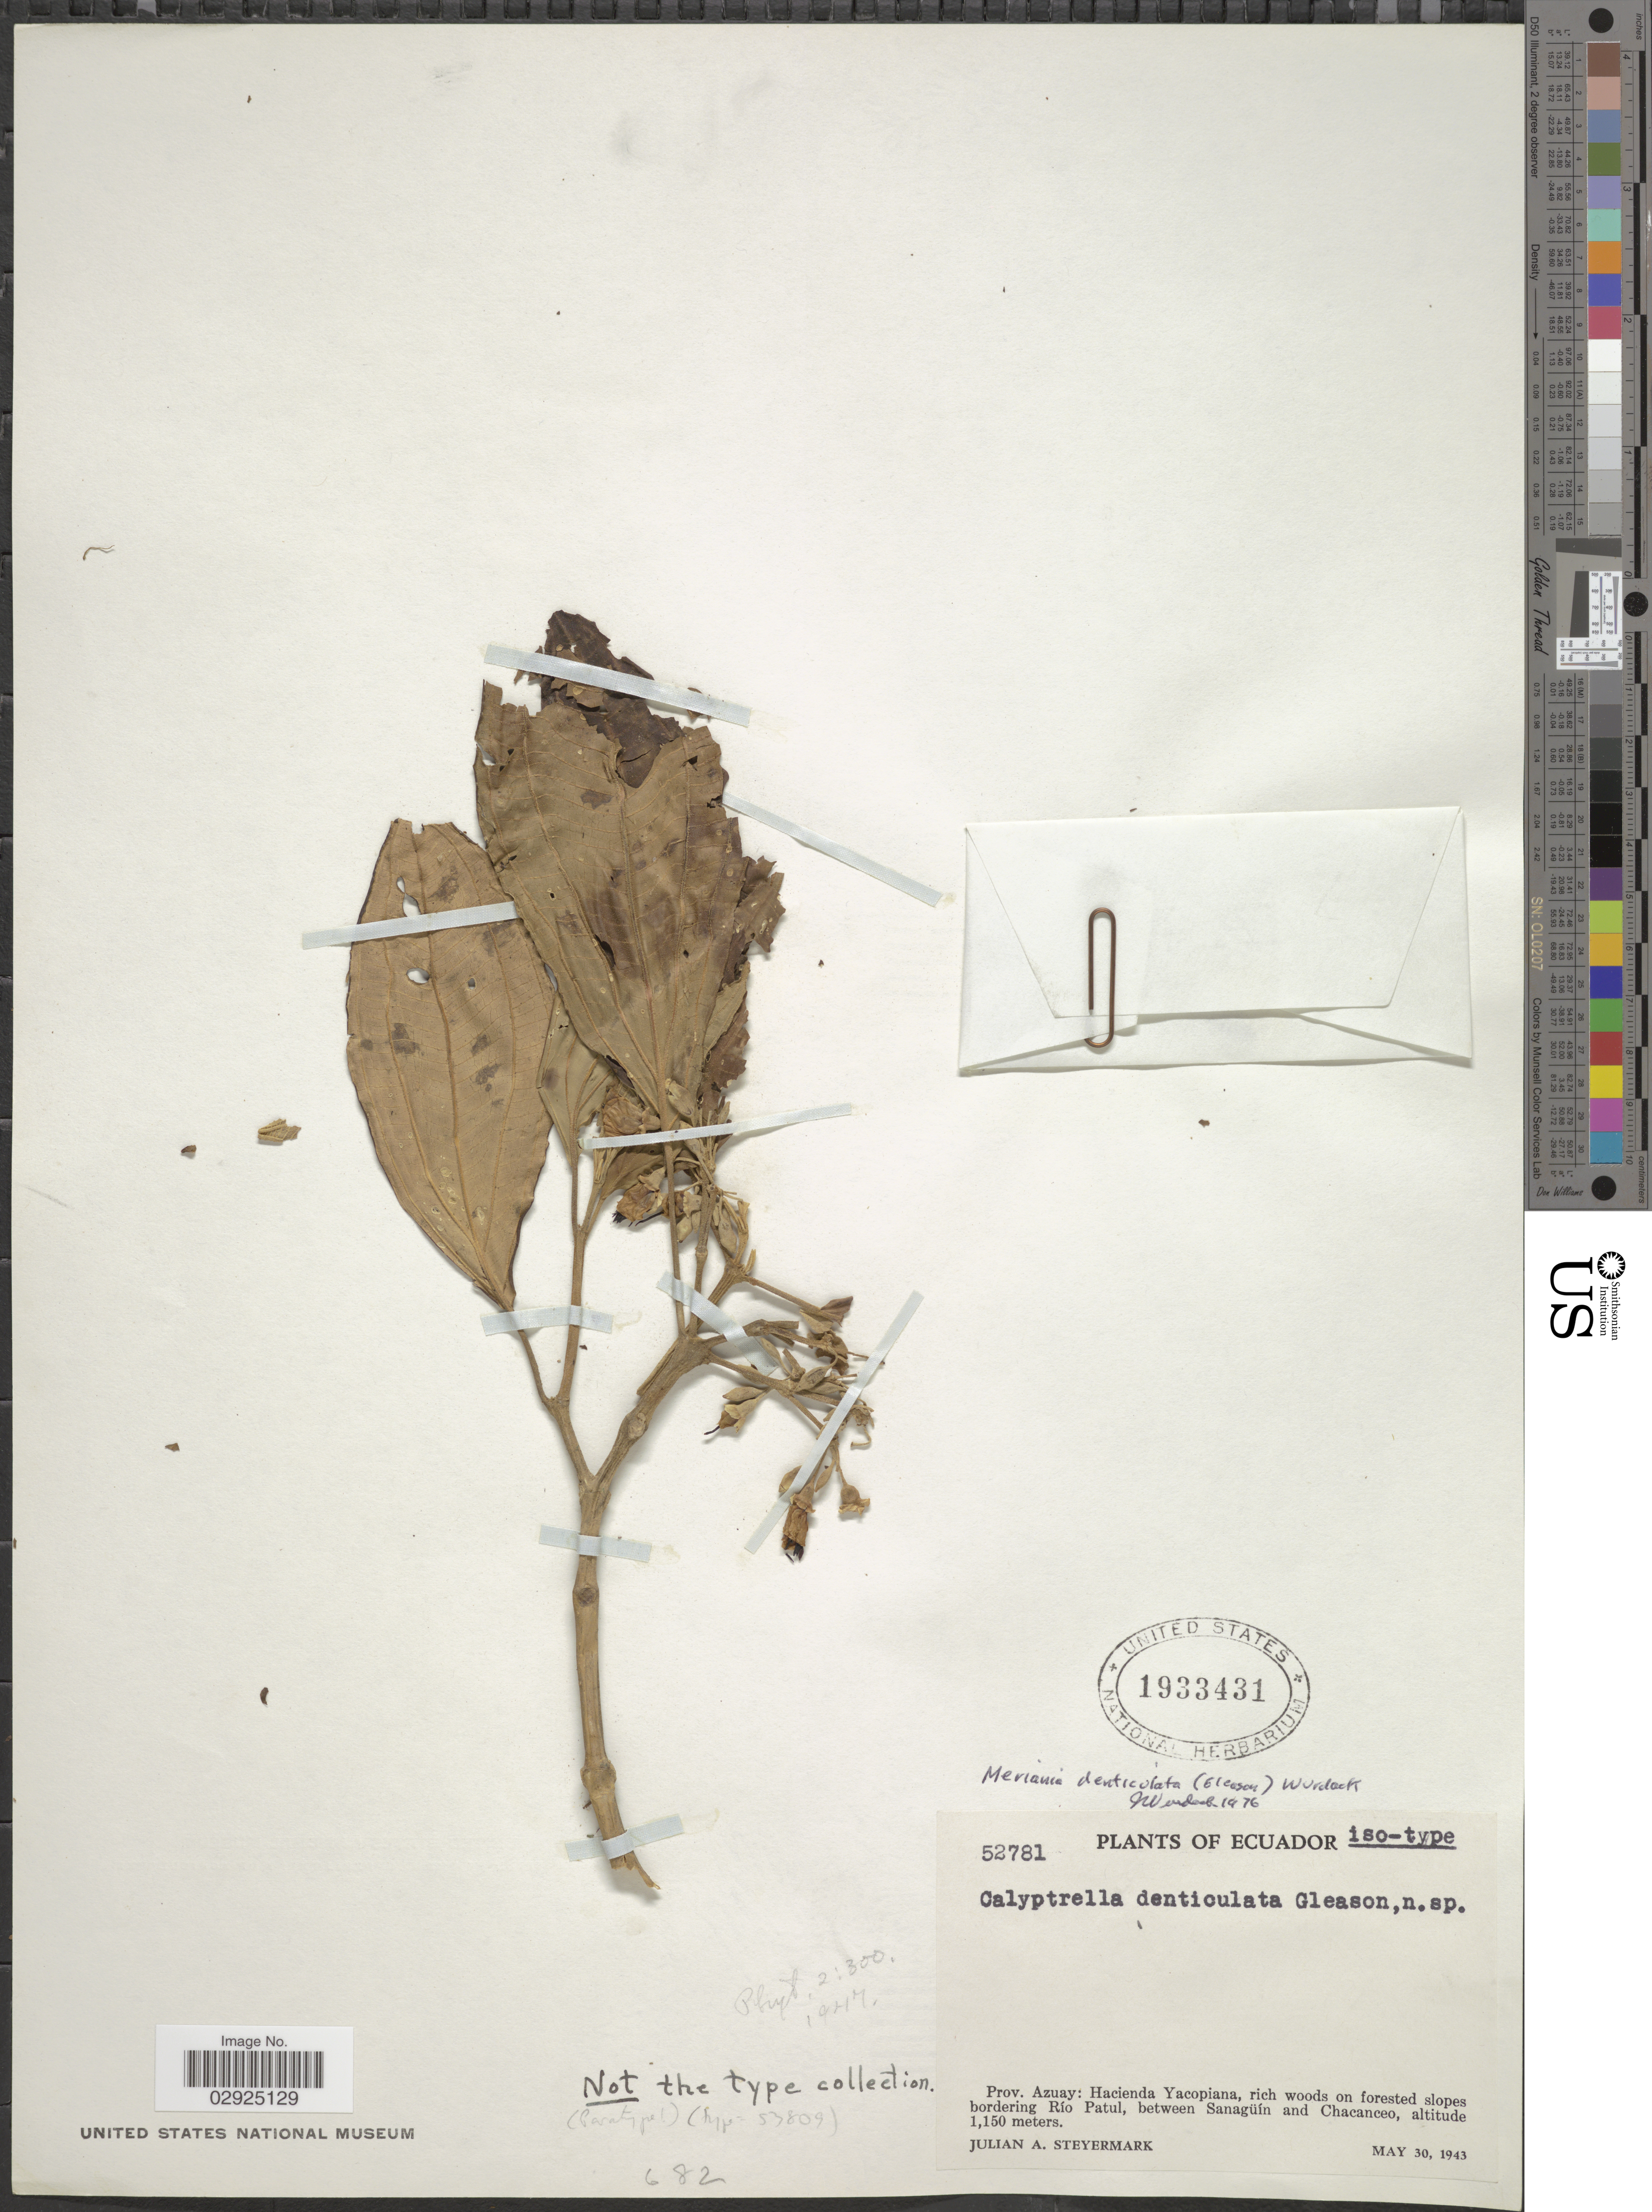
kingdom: Plantae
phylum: Tracheophyta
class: Magnoliopsida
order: Myrtales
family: Melastomataceae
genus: Meriania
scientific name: Meriania denticulata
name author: (Gleason) Wurdack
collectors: J. Steyermark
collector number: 52781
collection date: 1943-05-30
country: Ecuador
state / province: Azuay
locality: Hacienda Yacopiana, rich woods on forested slopes bordering Río Patul, between Sanagüín and Chacanceo.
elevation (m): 1150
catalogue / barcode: US 1933431